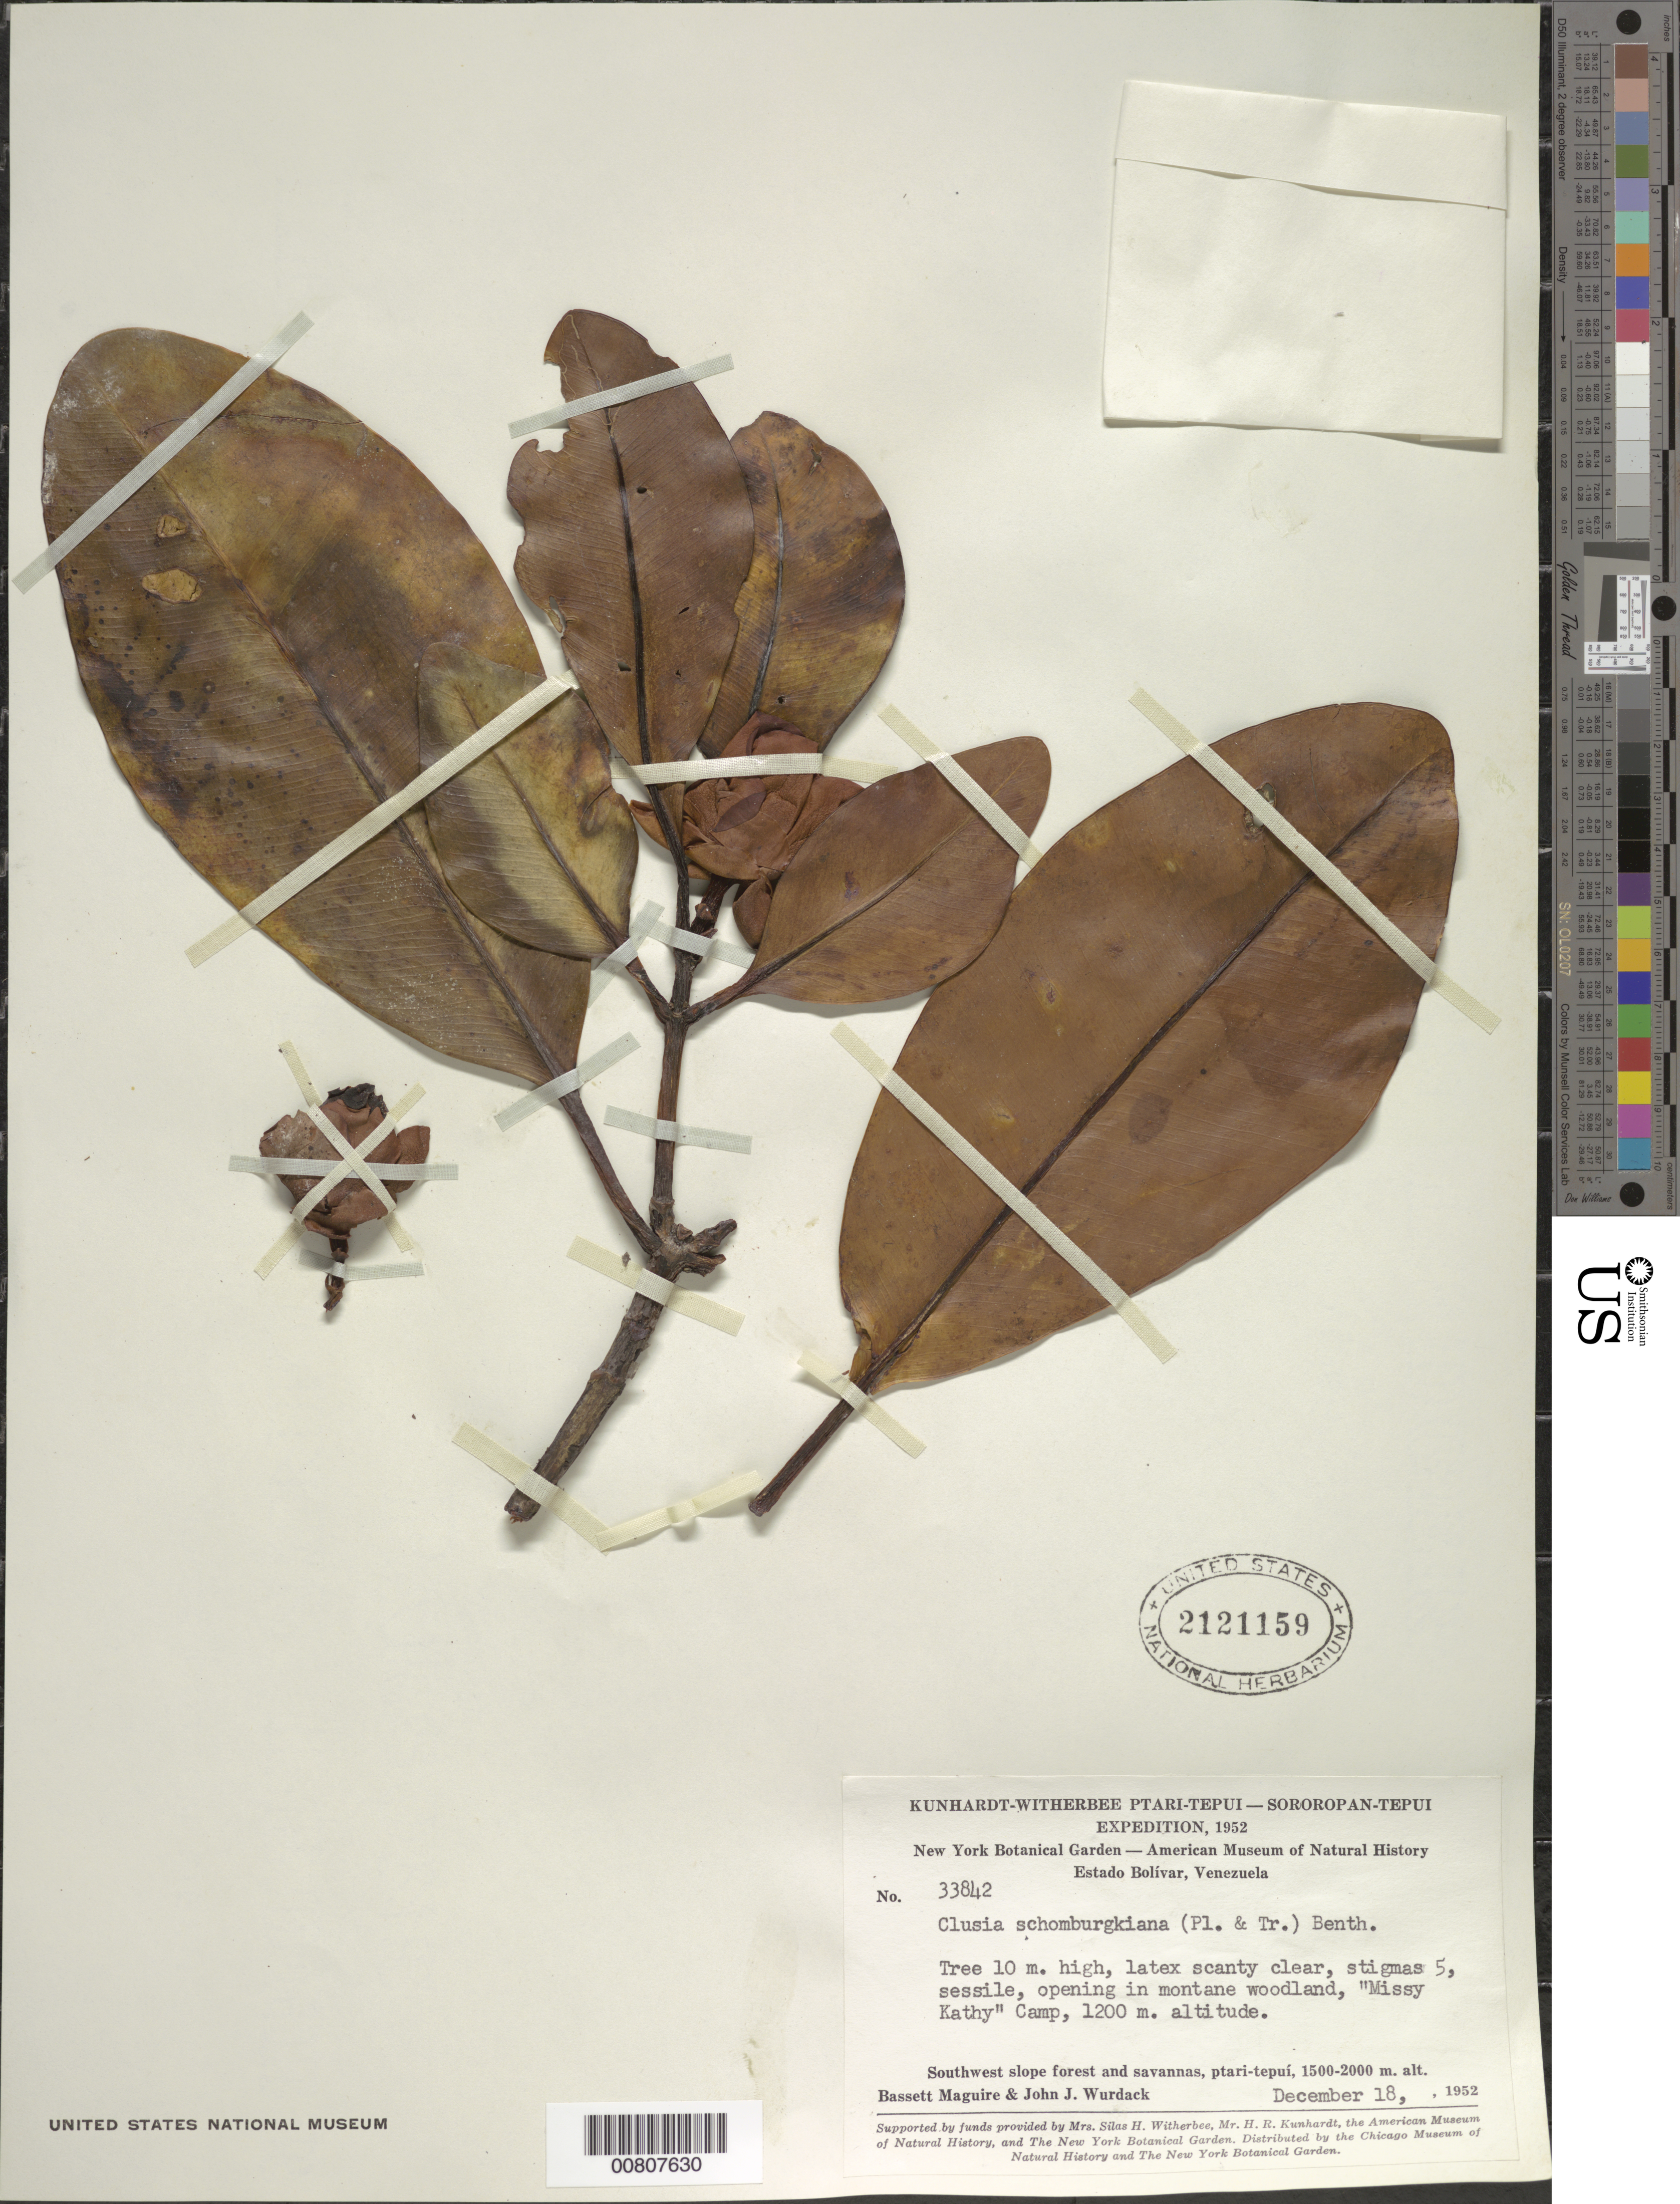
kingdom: Plantae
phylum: Tracheophyta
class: Magnoliopsida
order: Malpighiales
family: Clusiaceae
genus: Clusia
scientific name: Clusia schomburgkiana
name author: (Planch. & Triana) Benth. ex Engl.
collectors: B. Maguire & J. J. Wurdack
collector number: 33842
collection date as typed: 18-Dec-52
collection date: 1952-12-18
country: Venezuela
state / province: Bolívar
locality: Ptari-tepuí, southwest slopes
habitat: Opening in montane woodland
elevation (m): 1500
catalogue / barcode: US 2121159